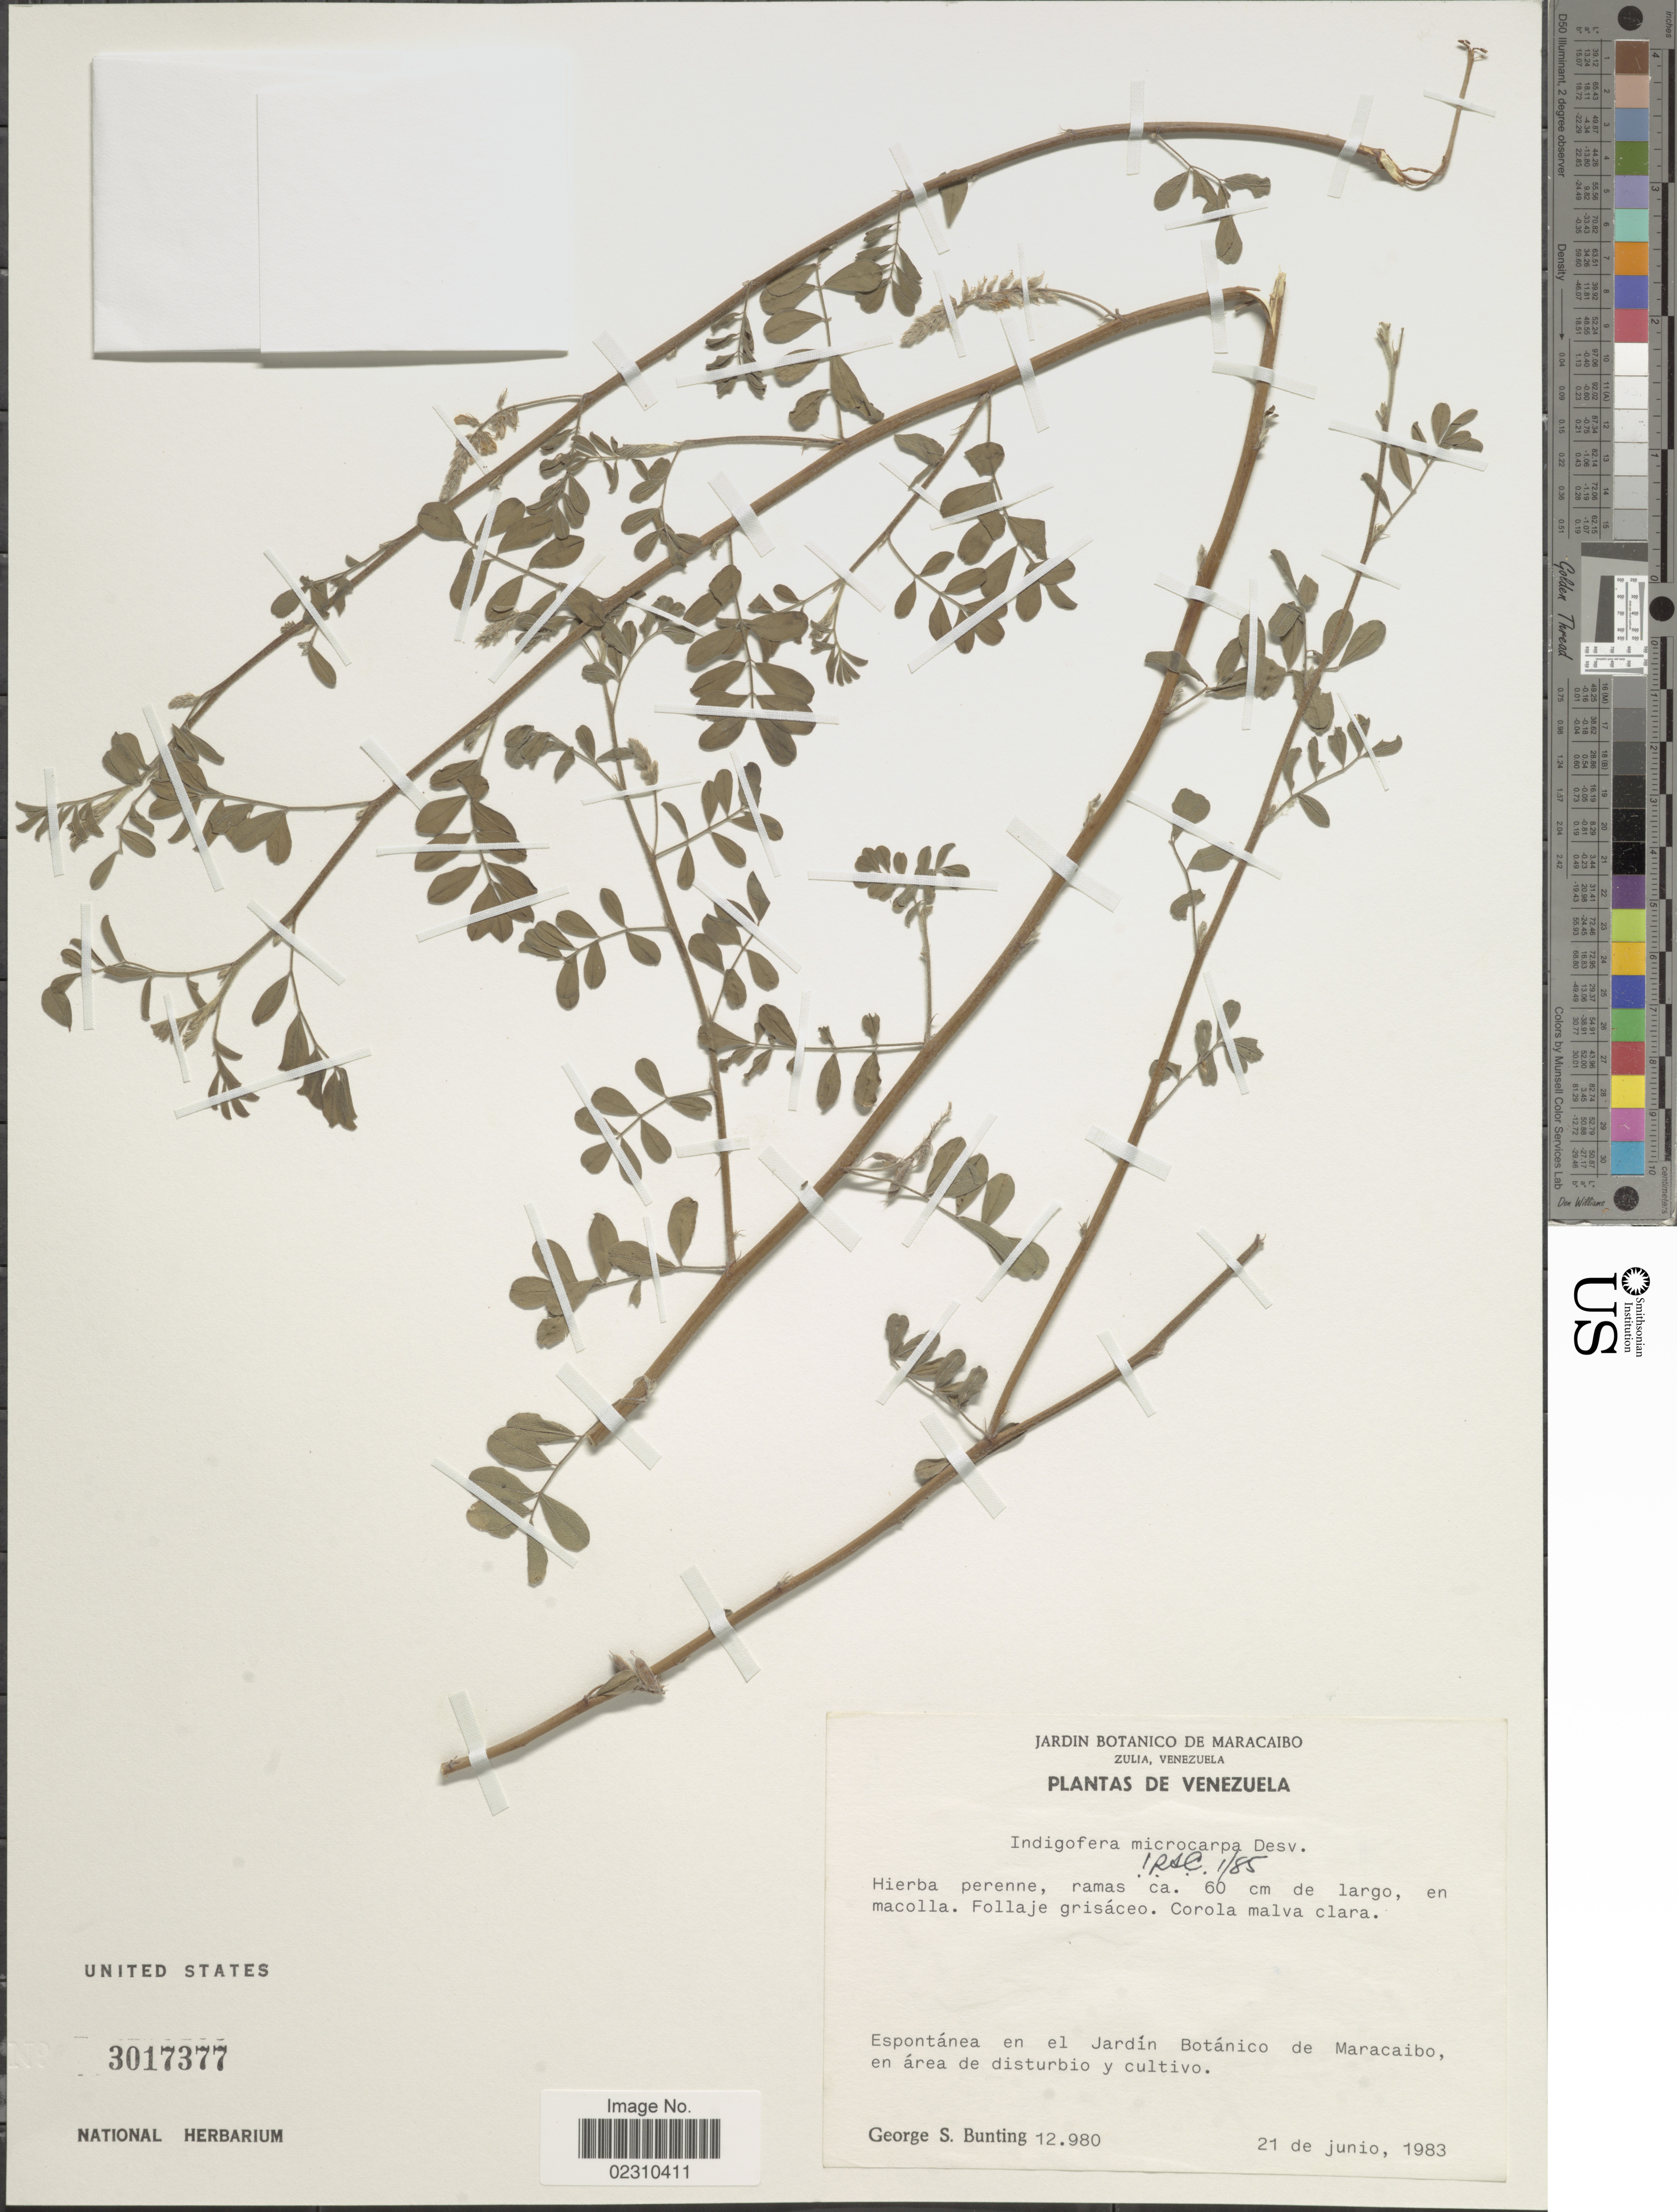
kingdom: Plantae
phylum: Tracheophyta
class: Magnoliopsida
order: Fabales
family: Fabaceae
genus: Indigofera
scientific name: Indigofera microcarpa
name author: Desv.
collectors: G. S. Bunting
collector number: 12980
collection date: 1983-06-21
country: Venezuela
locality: Espontanea en el Jardin Botanico de Maracaibo, en area de disturbia y cultivo.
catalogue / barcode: US 3017377